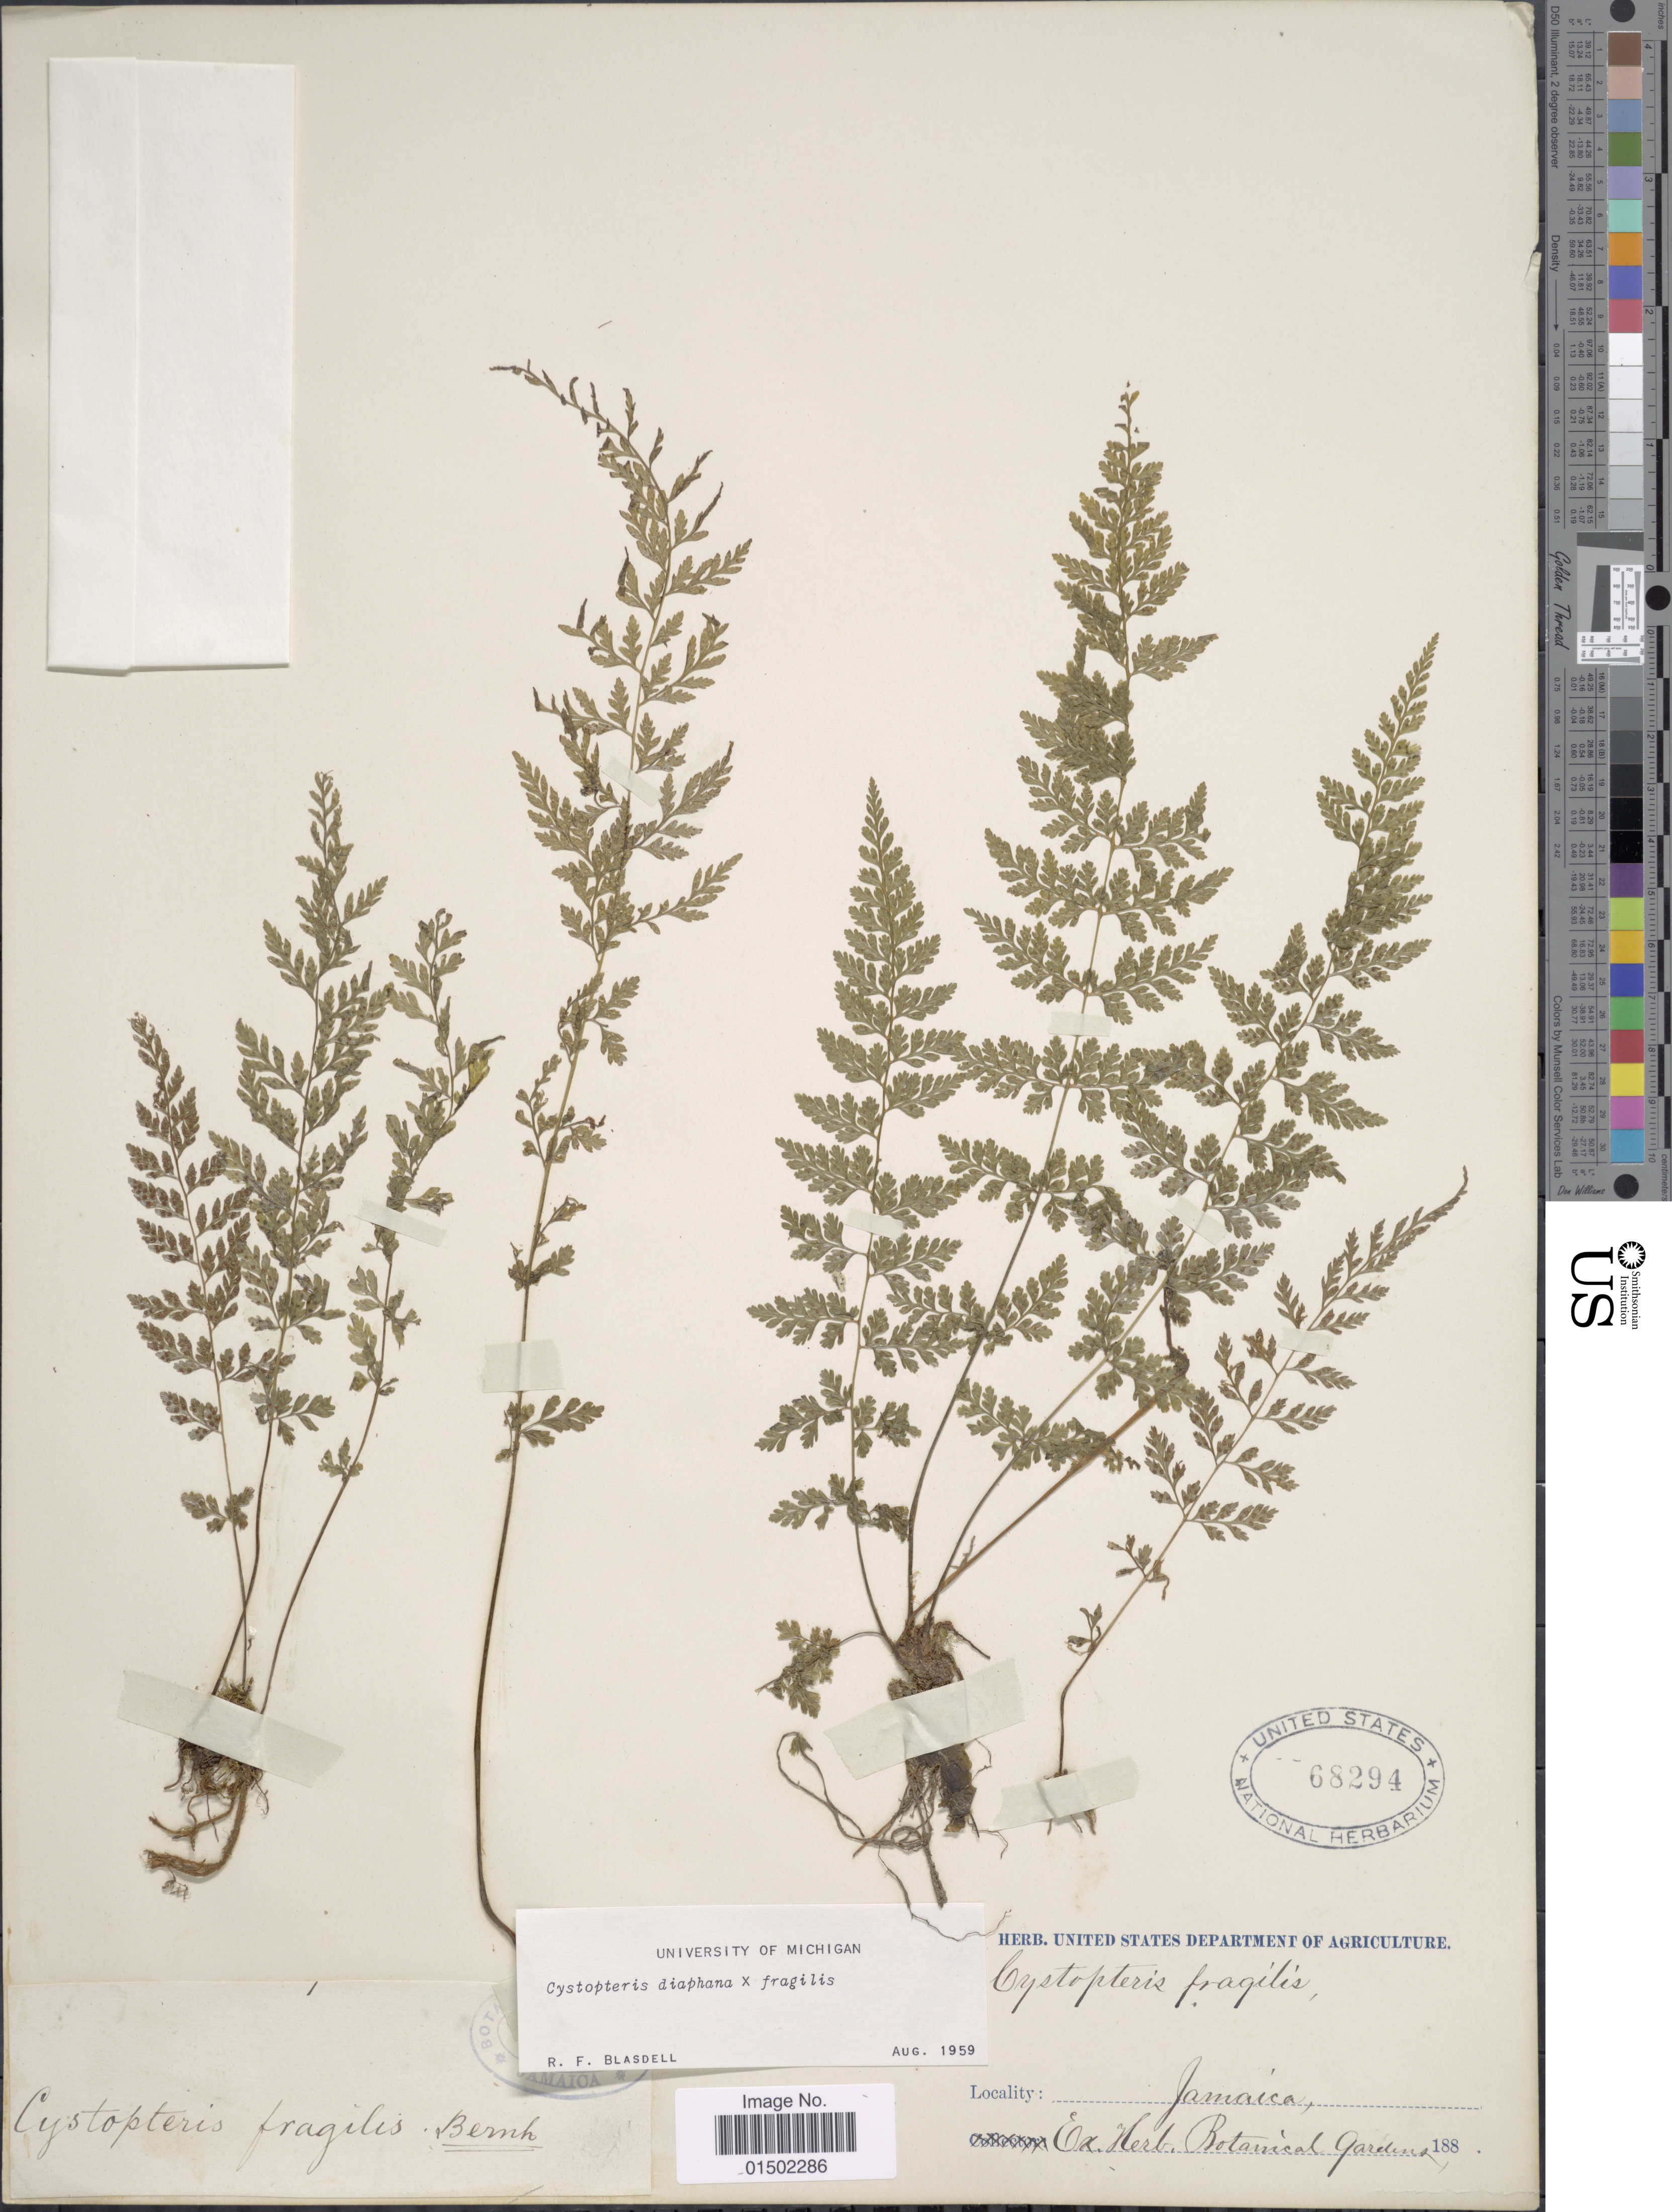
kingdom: Plantae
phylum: Tracheophyta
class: Polypodiopsida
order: Polypodiales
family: Cystopteridaceae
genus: Cystopteris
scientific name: Cystopteris diaphana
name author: (Bory) Blasdell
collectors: ex herb. Bot. Gard.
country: Jamaica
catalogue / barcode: US 68294